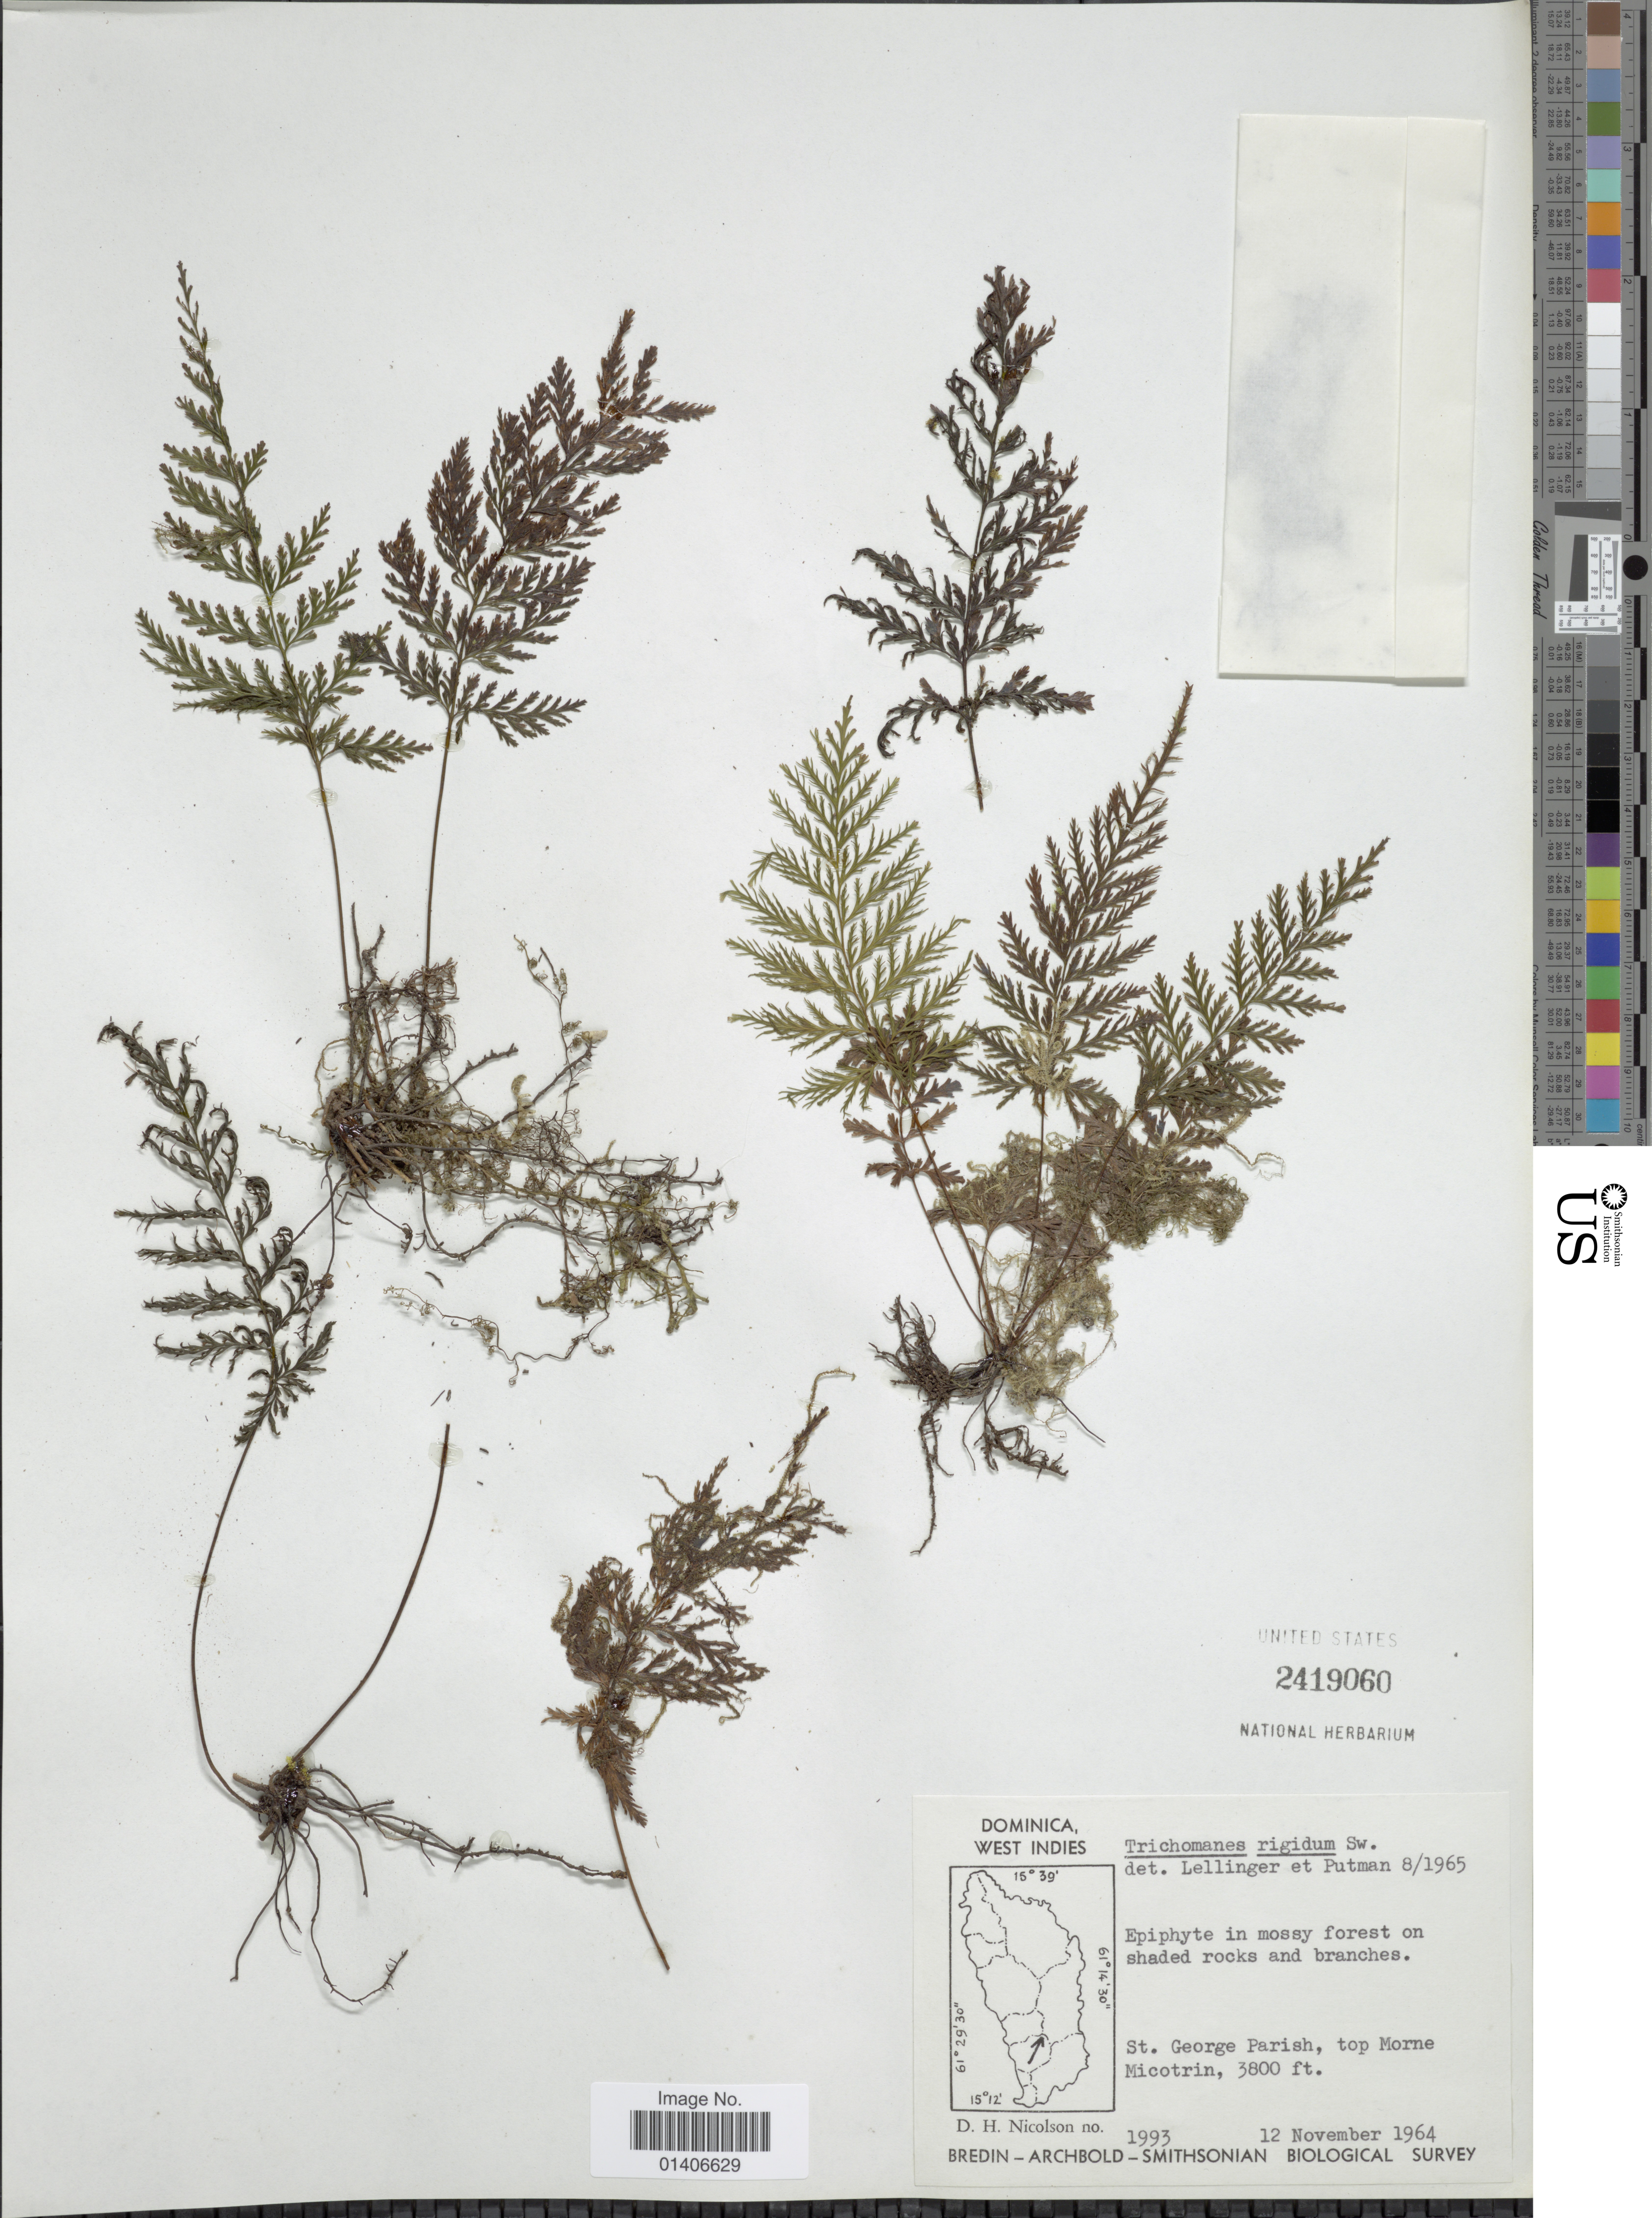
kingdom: Plantae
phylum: Tracheophyta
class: Polypodiopsida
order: Hymenophyllales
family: Hymenophyllaceae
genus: Abrodictyum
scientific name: Abrodictyum rigidum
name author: (Sw.) Ebihara & Dubuisson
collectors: D. H. Nicolson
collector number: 1993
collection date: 1964-11-12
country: Dominica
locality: St George Parish, top Morne Micotrin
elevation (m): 1158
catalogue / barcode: US 2419060